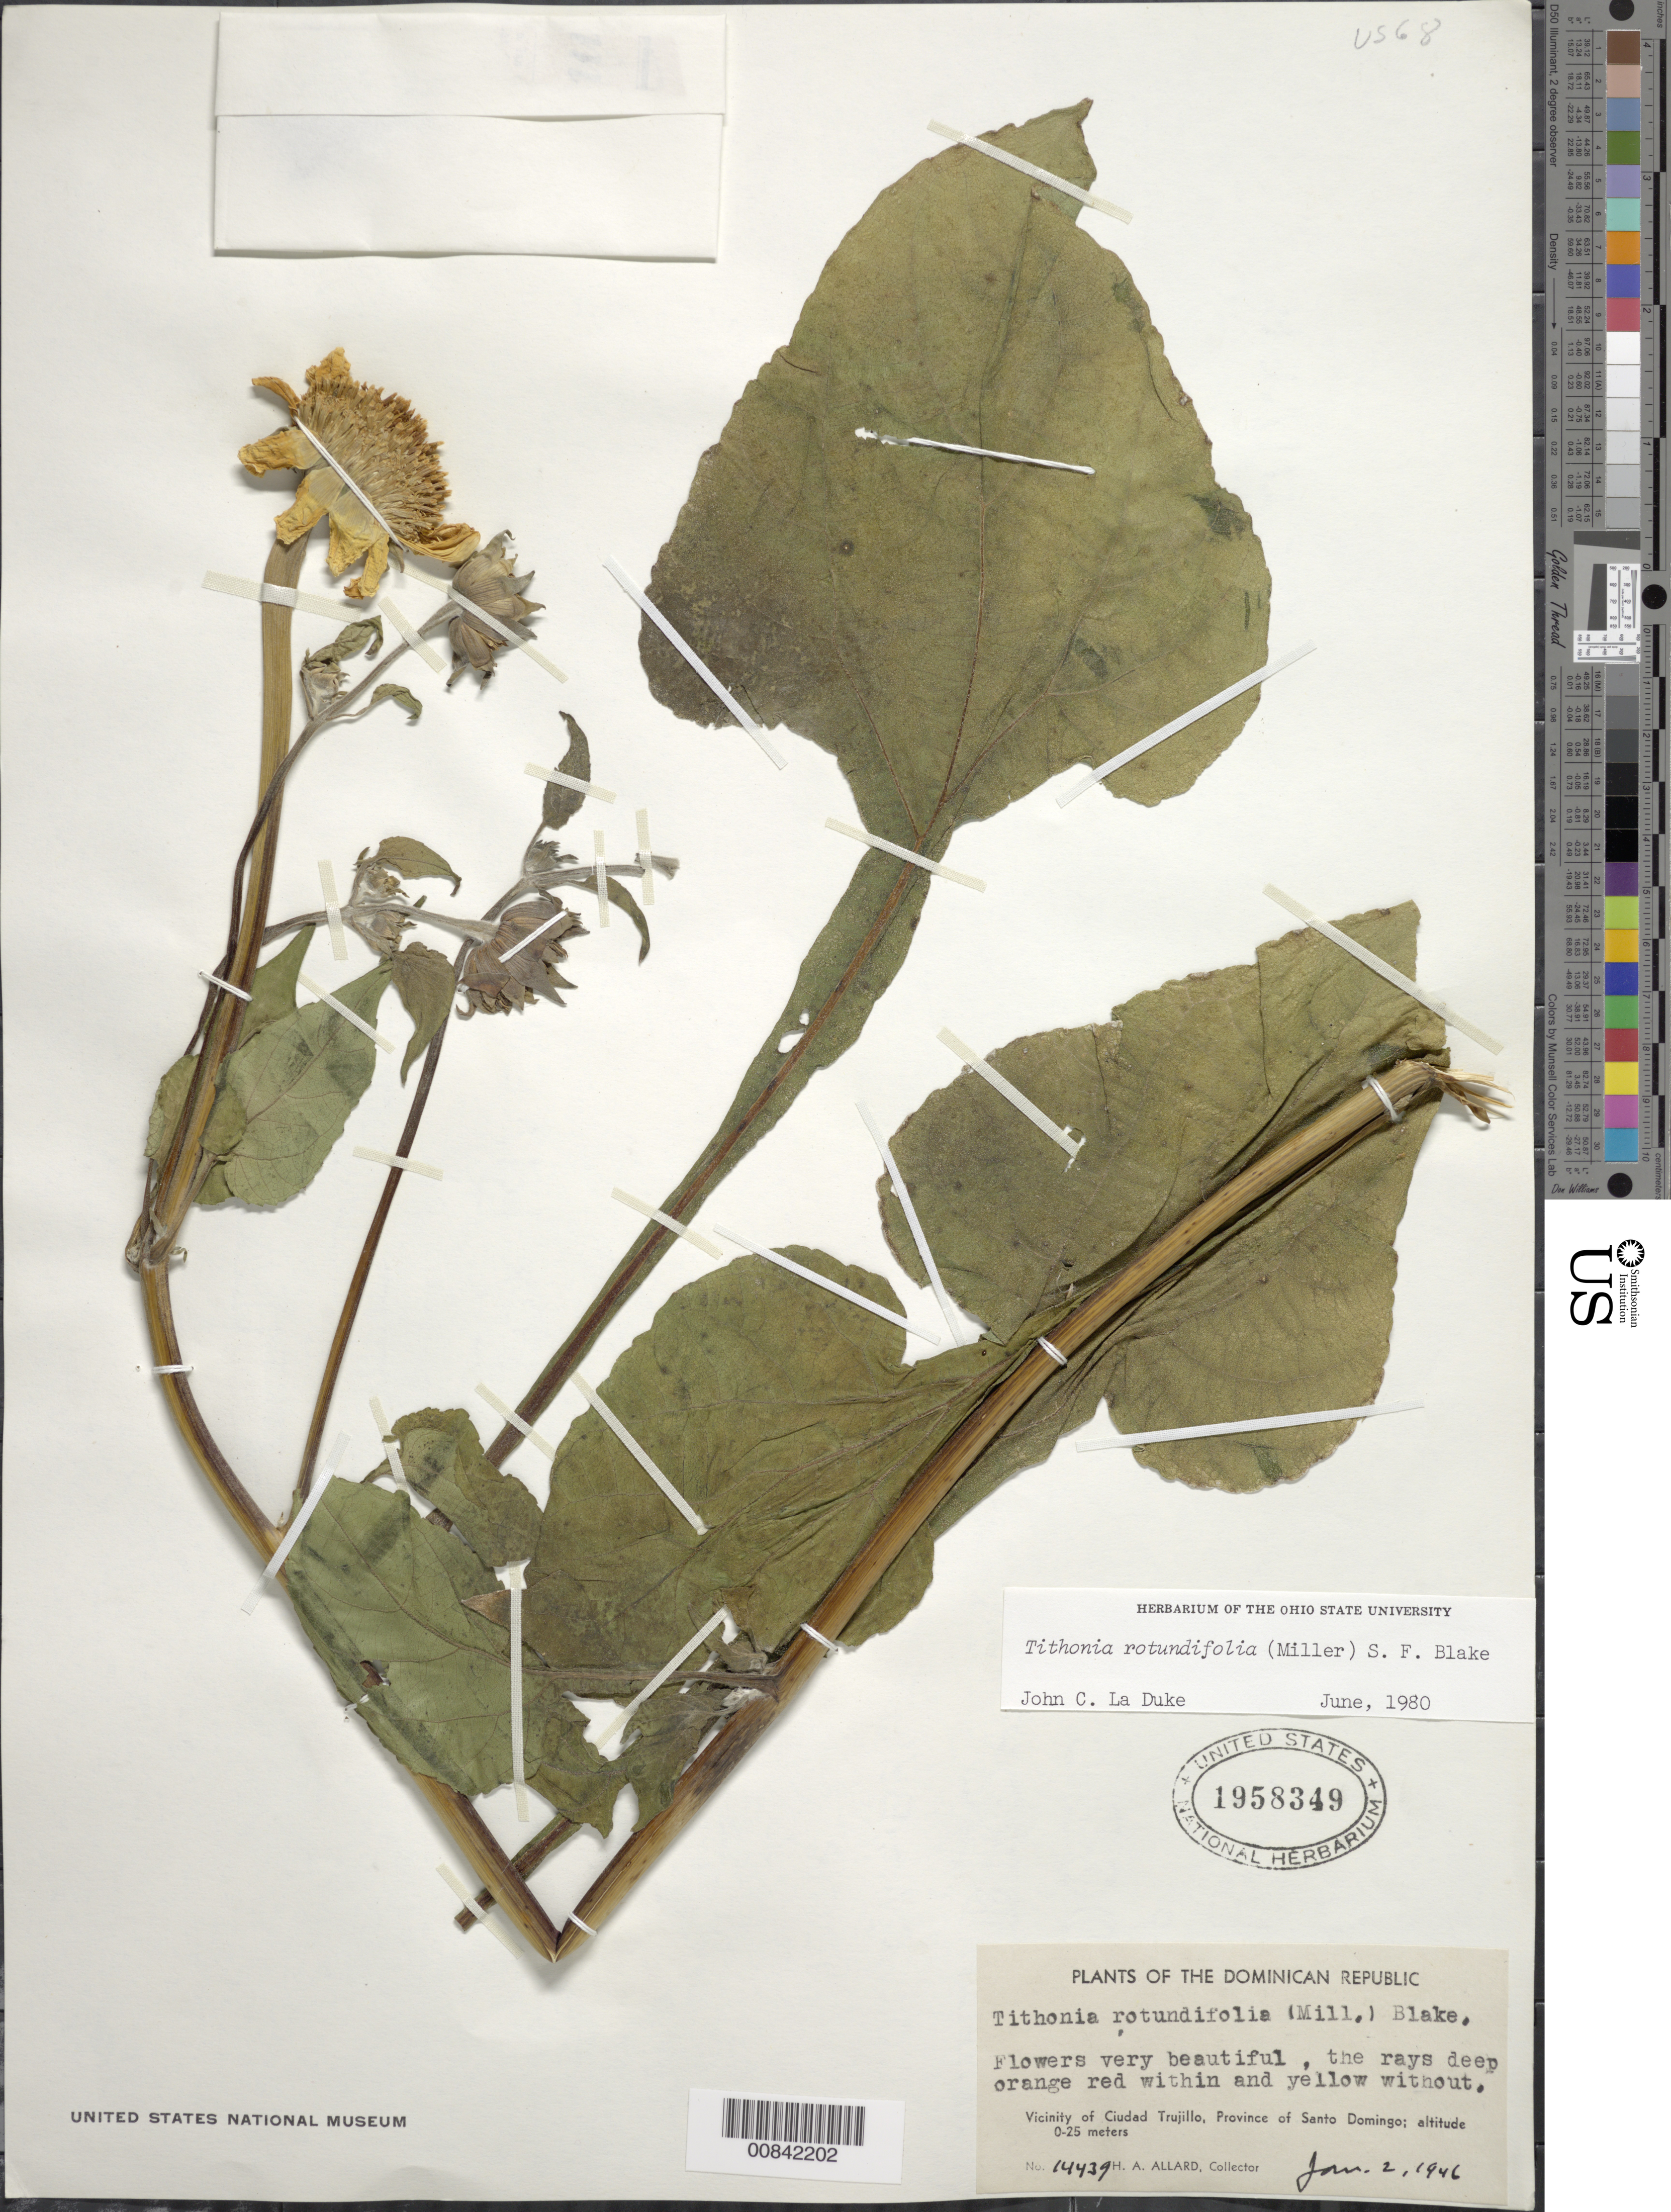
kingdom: Plantae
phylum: Tracheophyta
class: Magnoliopsida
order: Asterales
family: Asteraceae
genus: Tithonia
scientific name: Tithonia rotundifolia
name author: (Mill.) S.F. Blake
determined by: La Duke, J. C.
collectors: H. A. Allard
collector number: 14439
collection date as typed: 02 Jan 1946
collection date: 1946-01-02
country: Dominican Republic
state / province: Distrito Nacional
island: Hispaniola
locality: Vicinity of Santo Domingo City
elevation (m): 0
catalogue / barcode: US 1958349